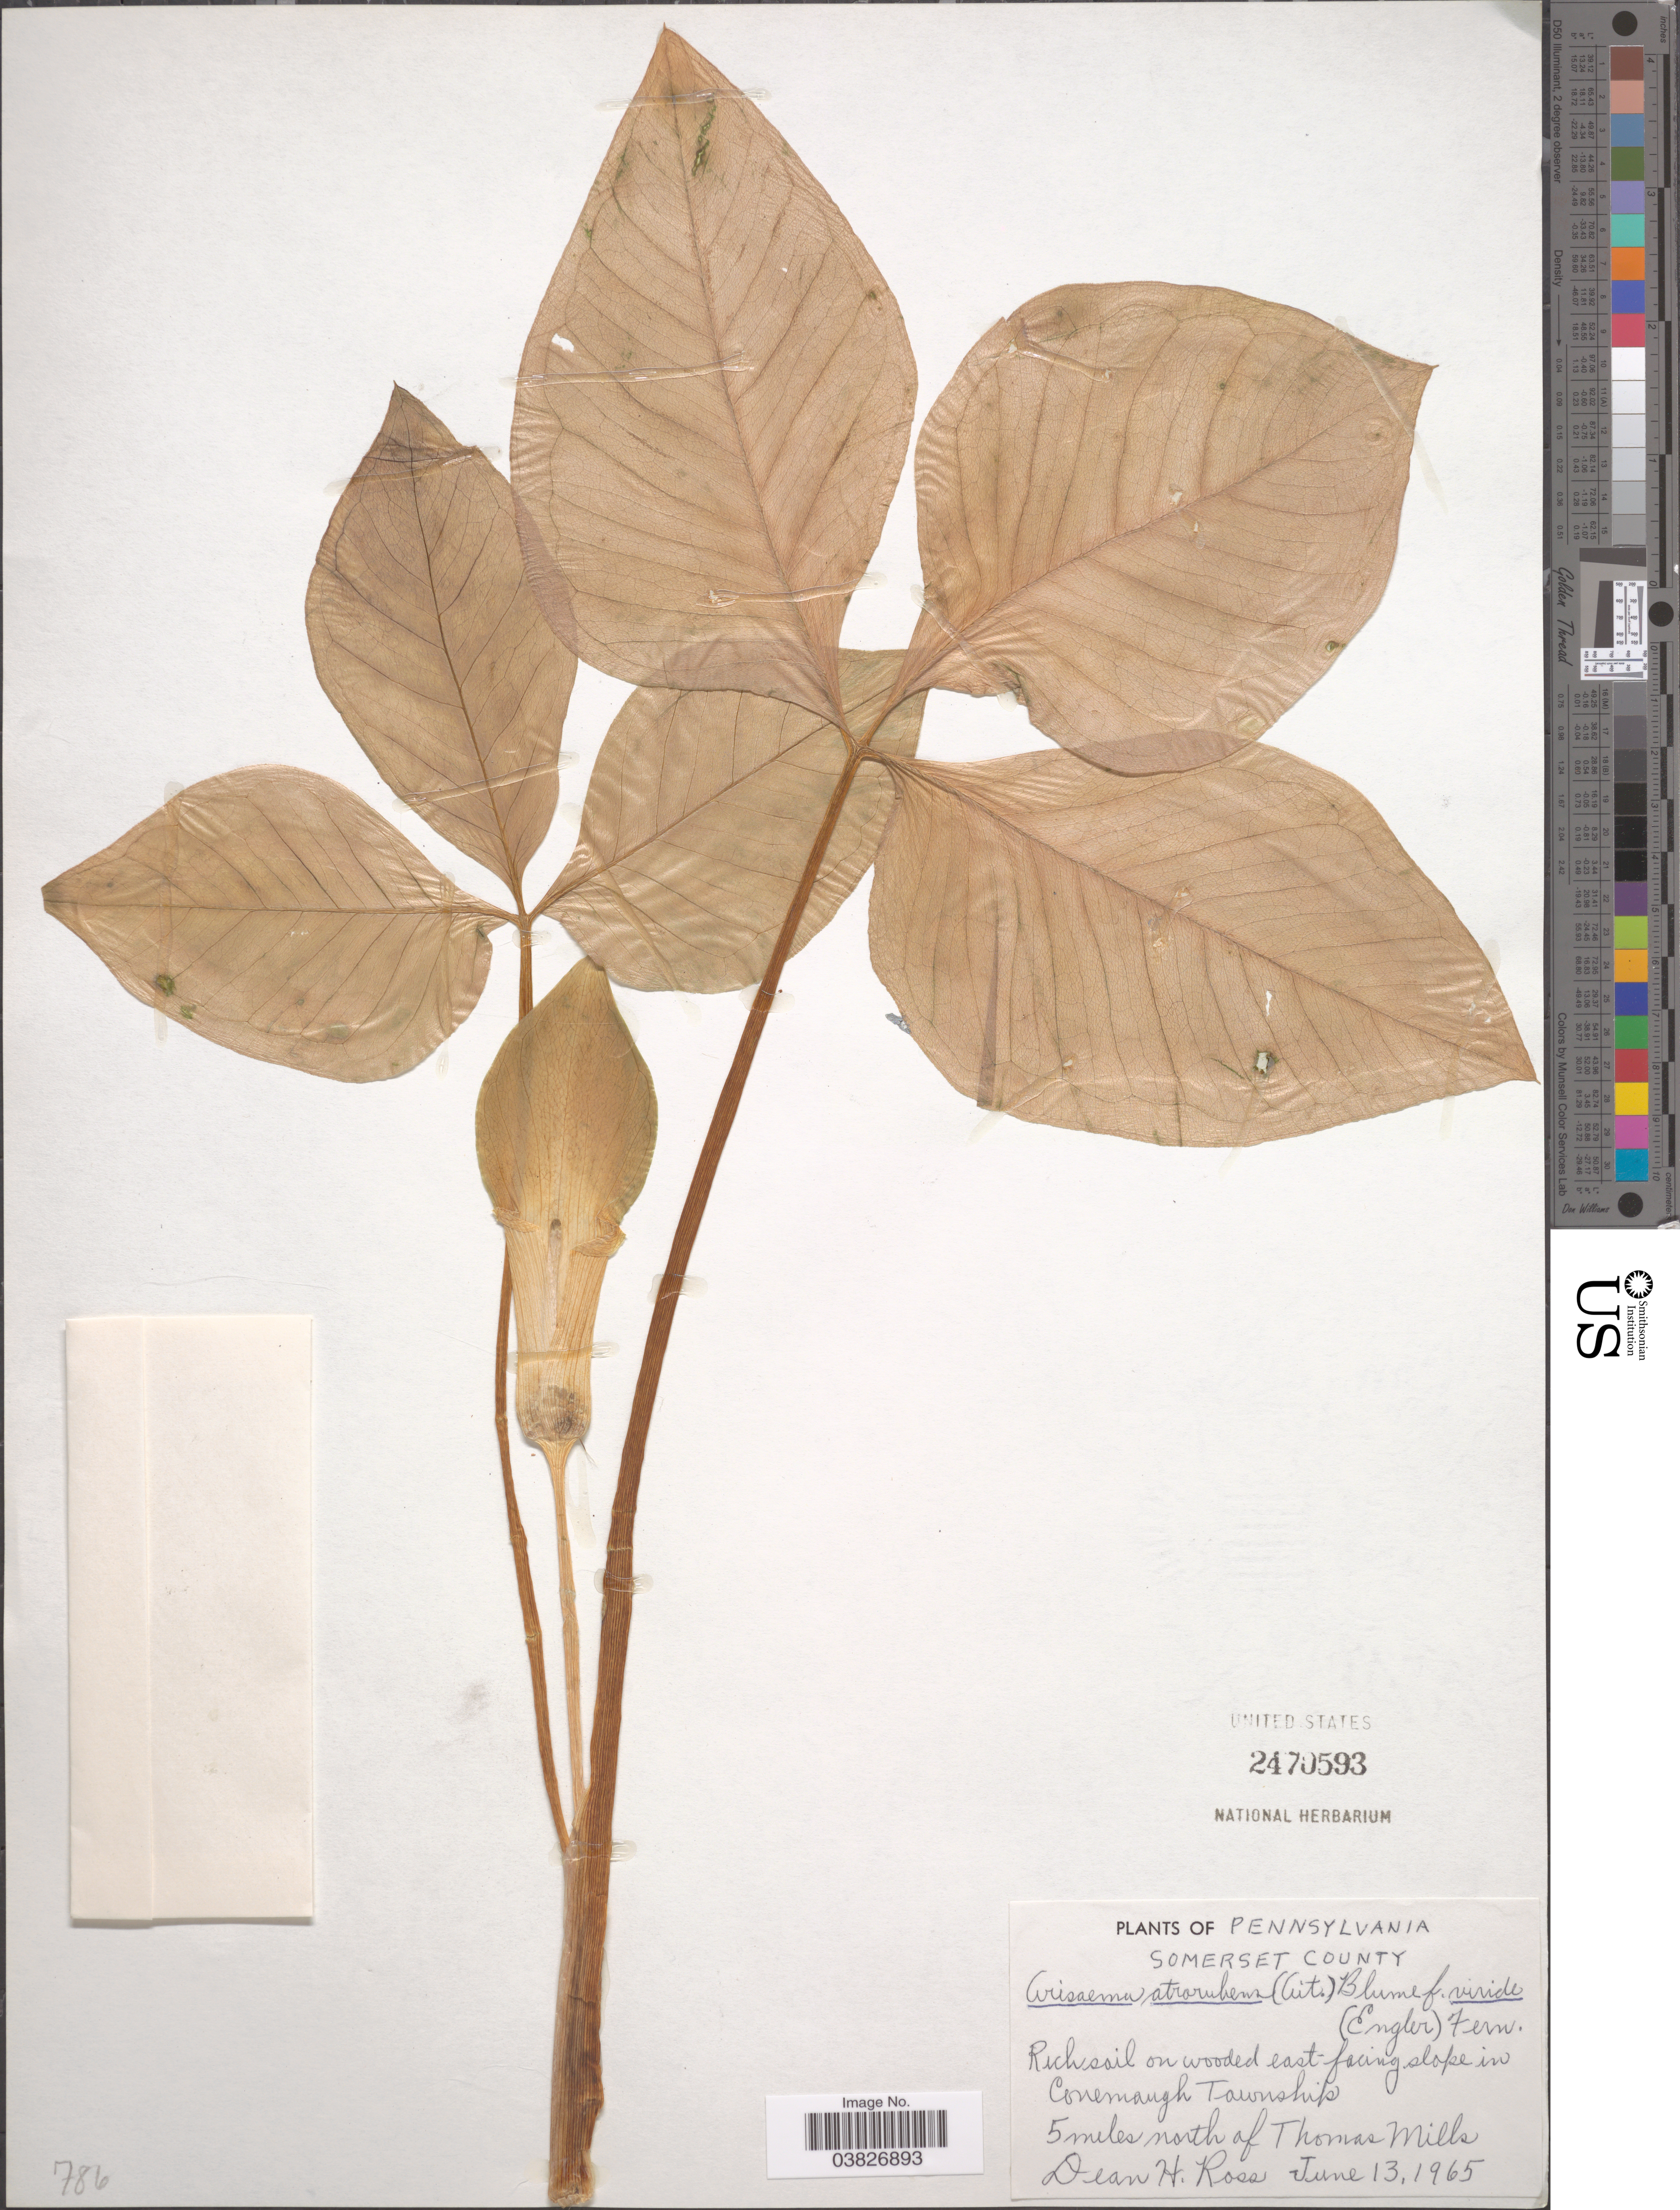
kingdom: Plantae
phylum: Tracheophyta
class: Liliopsida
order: Alismatales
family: Araceae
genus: Arisaema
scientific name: Arisaema atrorubens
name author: (Aiton) Blume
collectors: D. Ross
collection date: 1965-06-13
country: United States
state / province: Pennsylvania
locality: Somerset County. Rich soil on wooded east facing slope in Conemaugh Township. 5 miles north of Thomas Mills.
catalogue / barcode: US 2470593